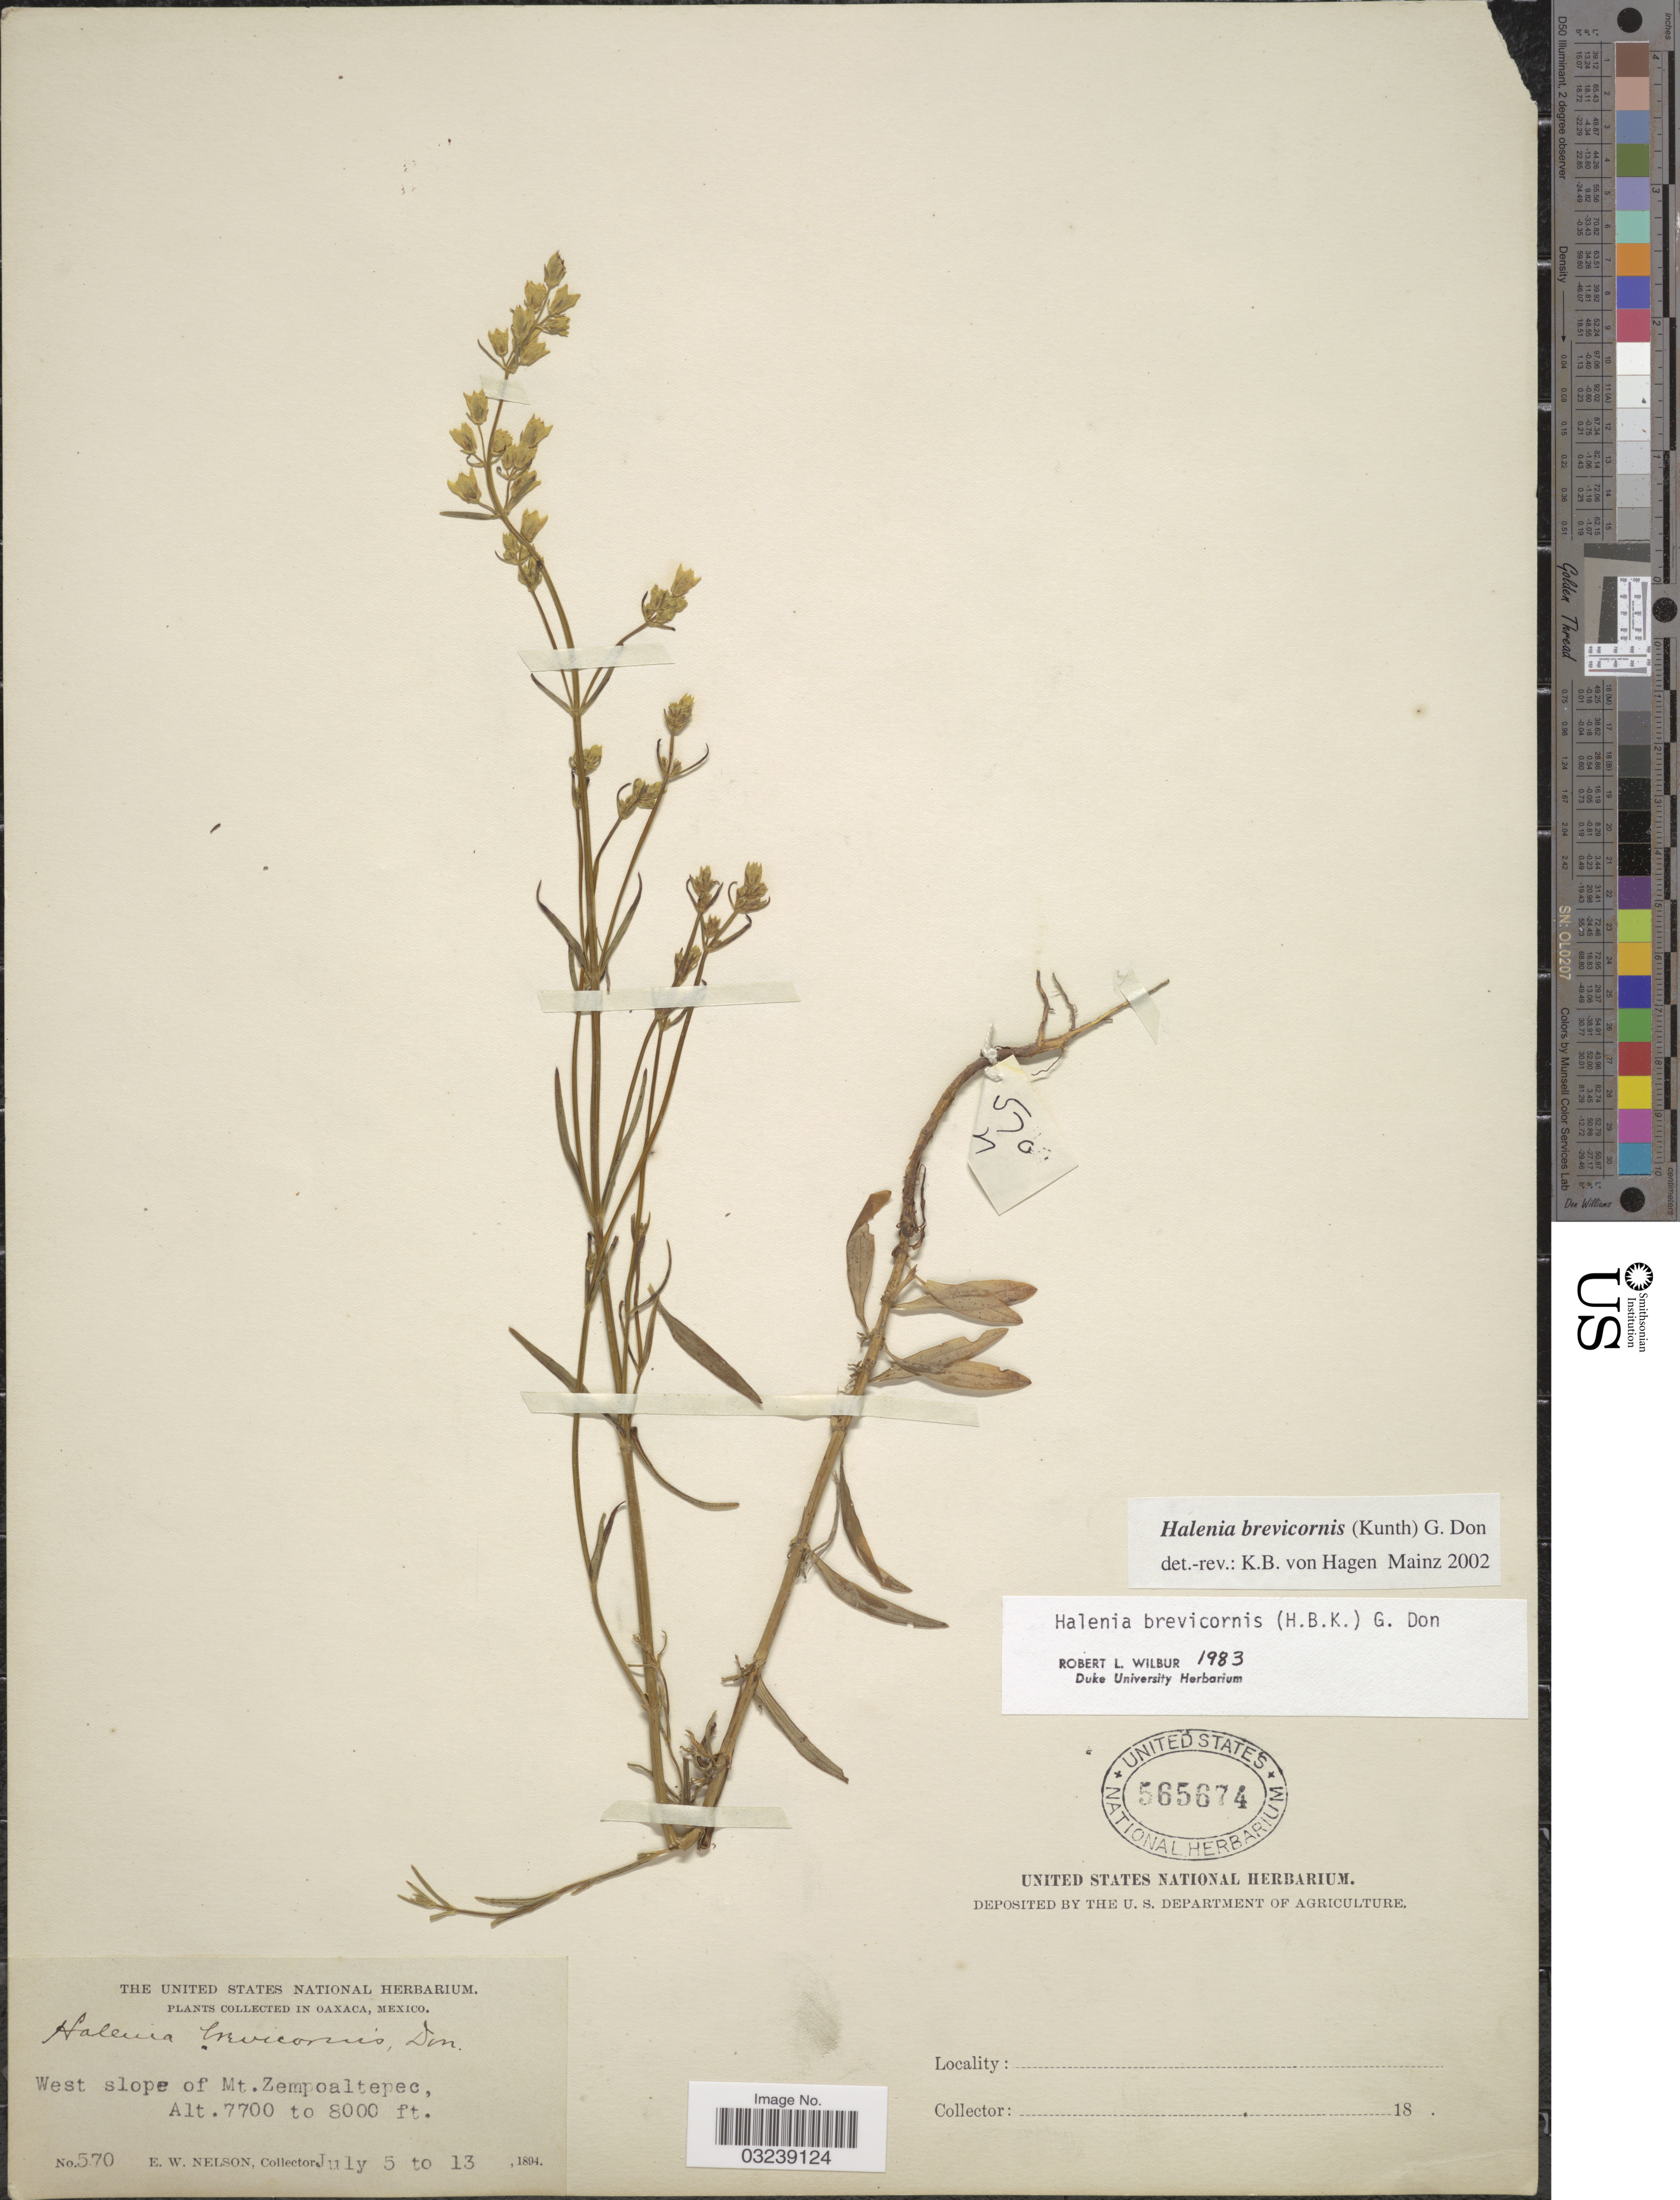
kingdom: Plantae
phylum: Tracheophyta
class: Magnoliopsida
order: Gentianales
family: Gentianaceae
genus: Halenia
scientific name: Halenia brevicornis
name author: (Kunth) G. Don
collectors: E. W. Nelson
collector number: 570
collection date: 1894-07-05/1894-07-13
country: Mexico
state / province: Oaxaca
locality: West slope of Mt. Zempoaltepec.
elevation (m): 2347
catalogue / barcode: US 565674